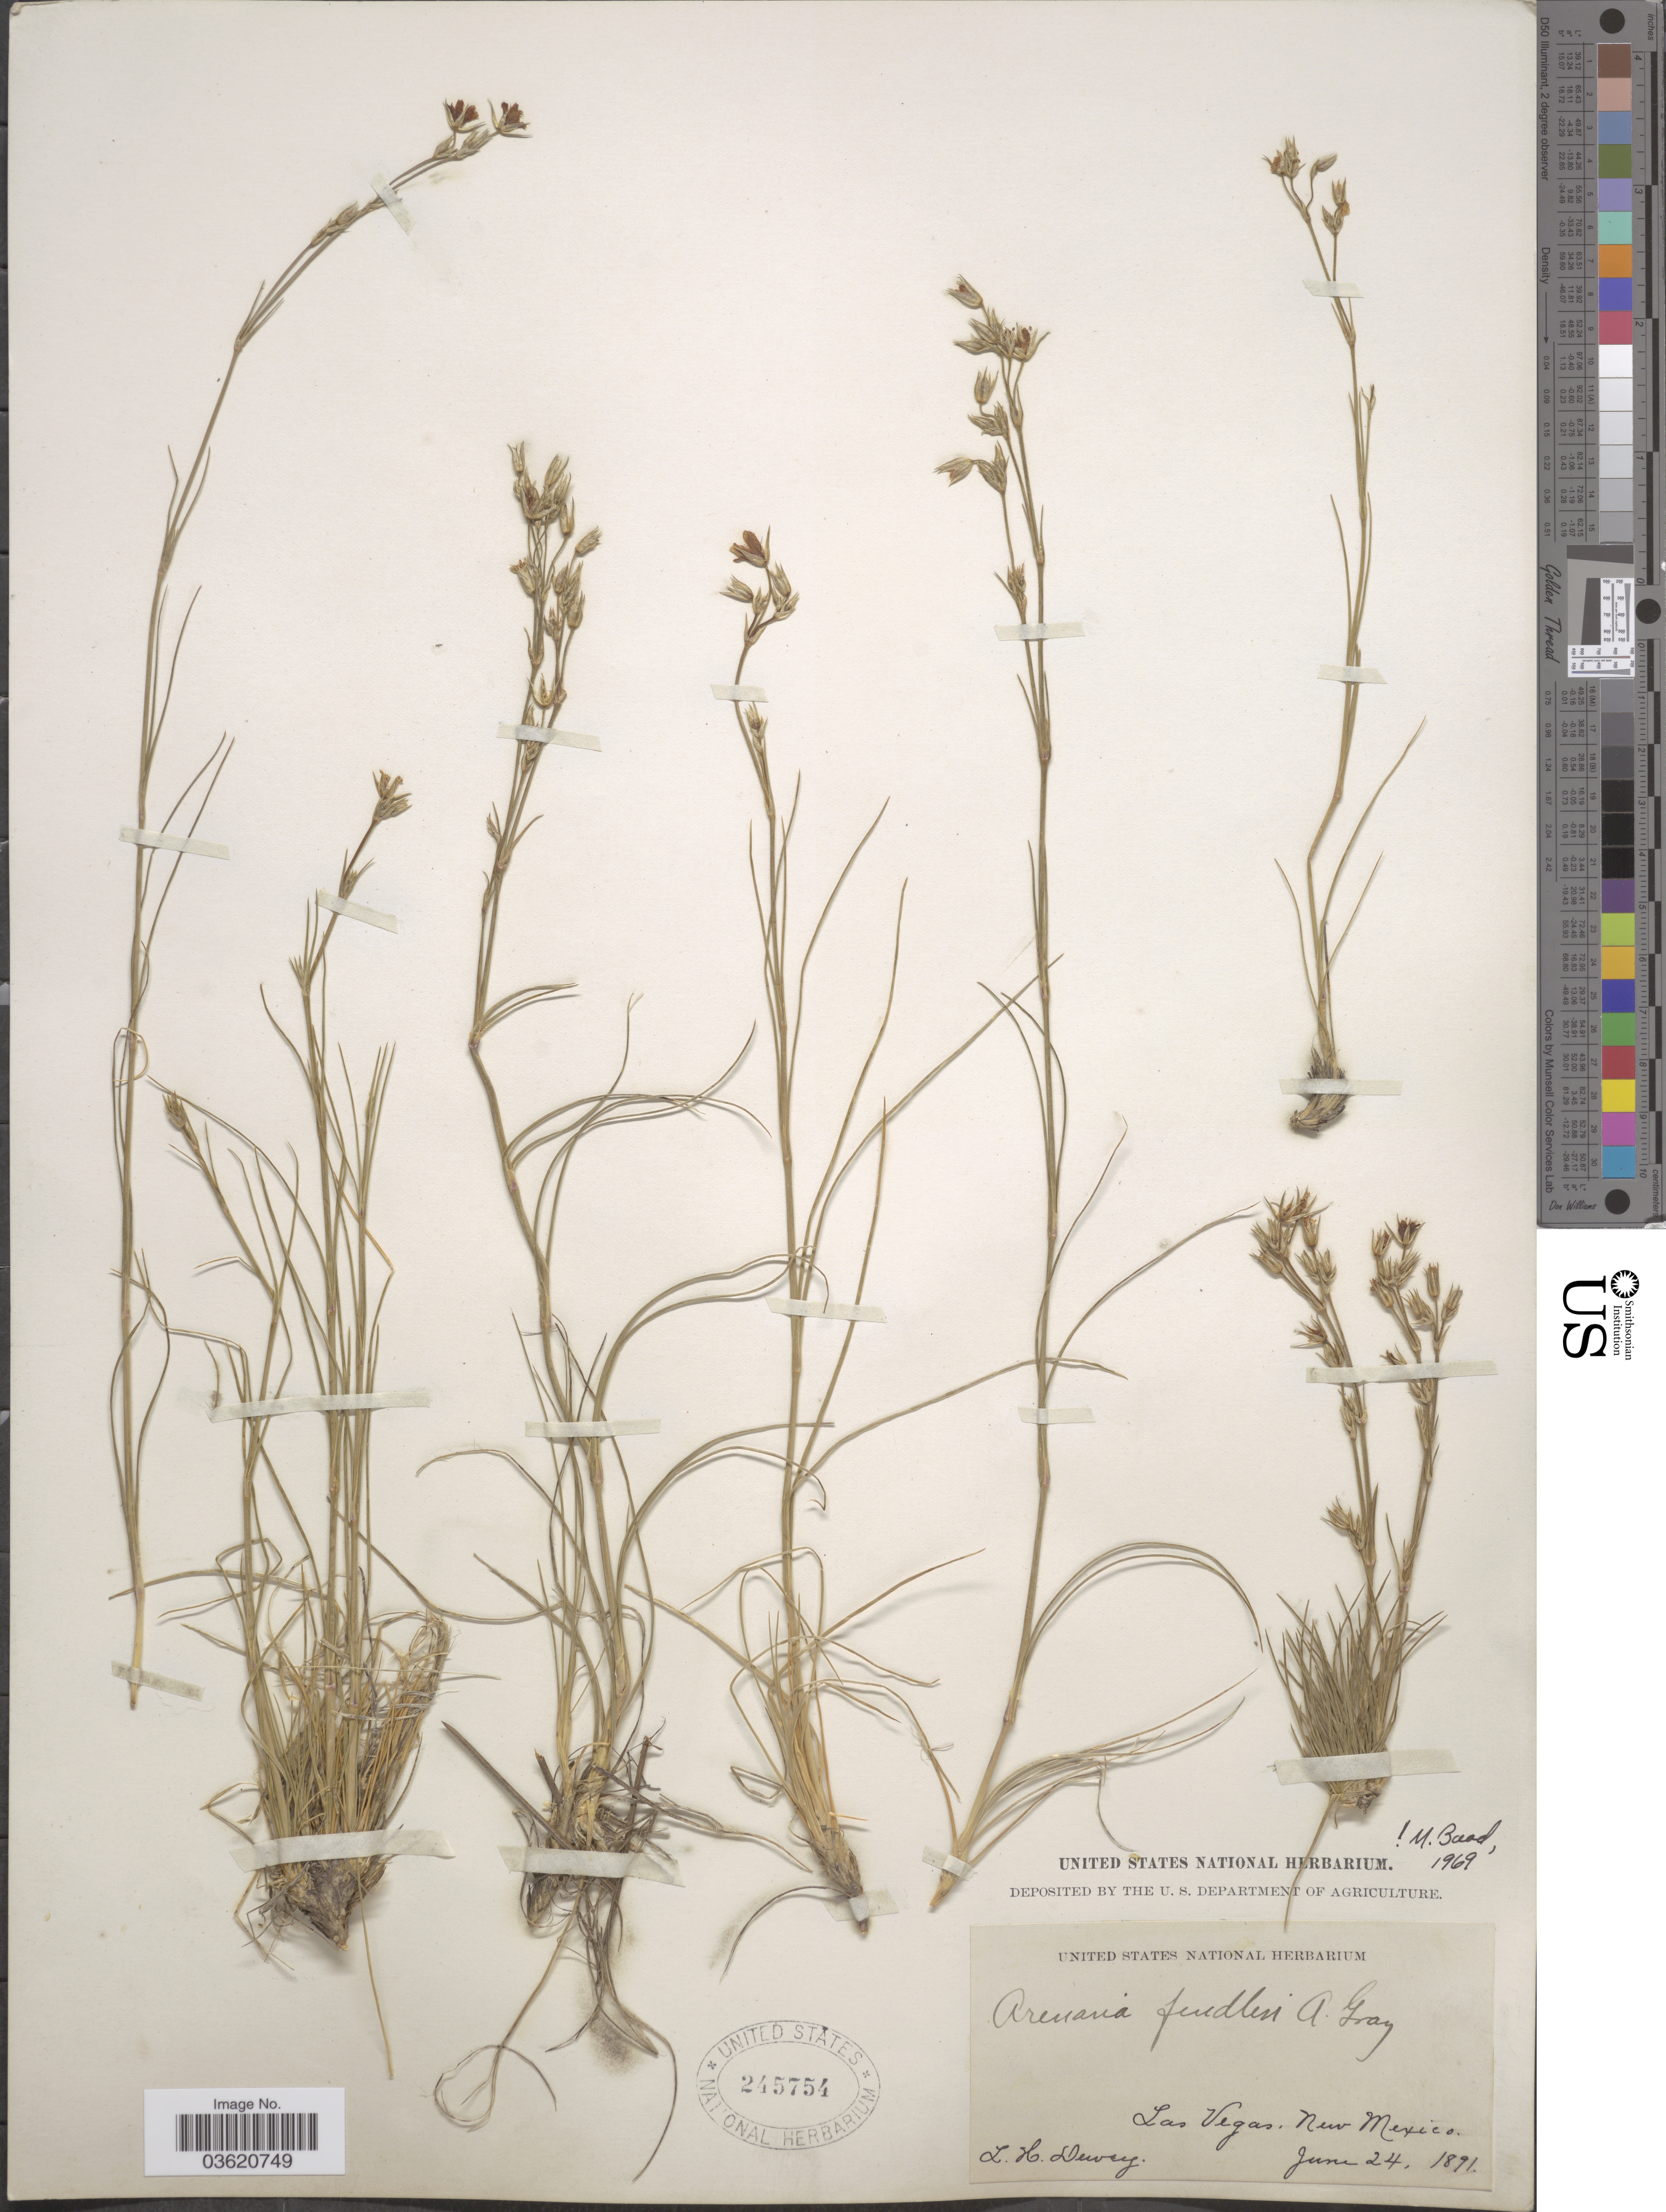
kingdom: Plantae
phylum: Tracheophyta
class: Magnoliopsida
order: Caryophyllales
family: Caryophyllaceae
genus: Eremogone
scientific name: Eremogone fendleri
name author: (A. Gray) Ikonn.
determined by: U.S. National Herbarium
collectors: L. H. Dewey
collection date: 1891-06-24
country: United States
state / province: New Mexico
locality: Las Vegas.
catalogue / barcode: US 245754